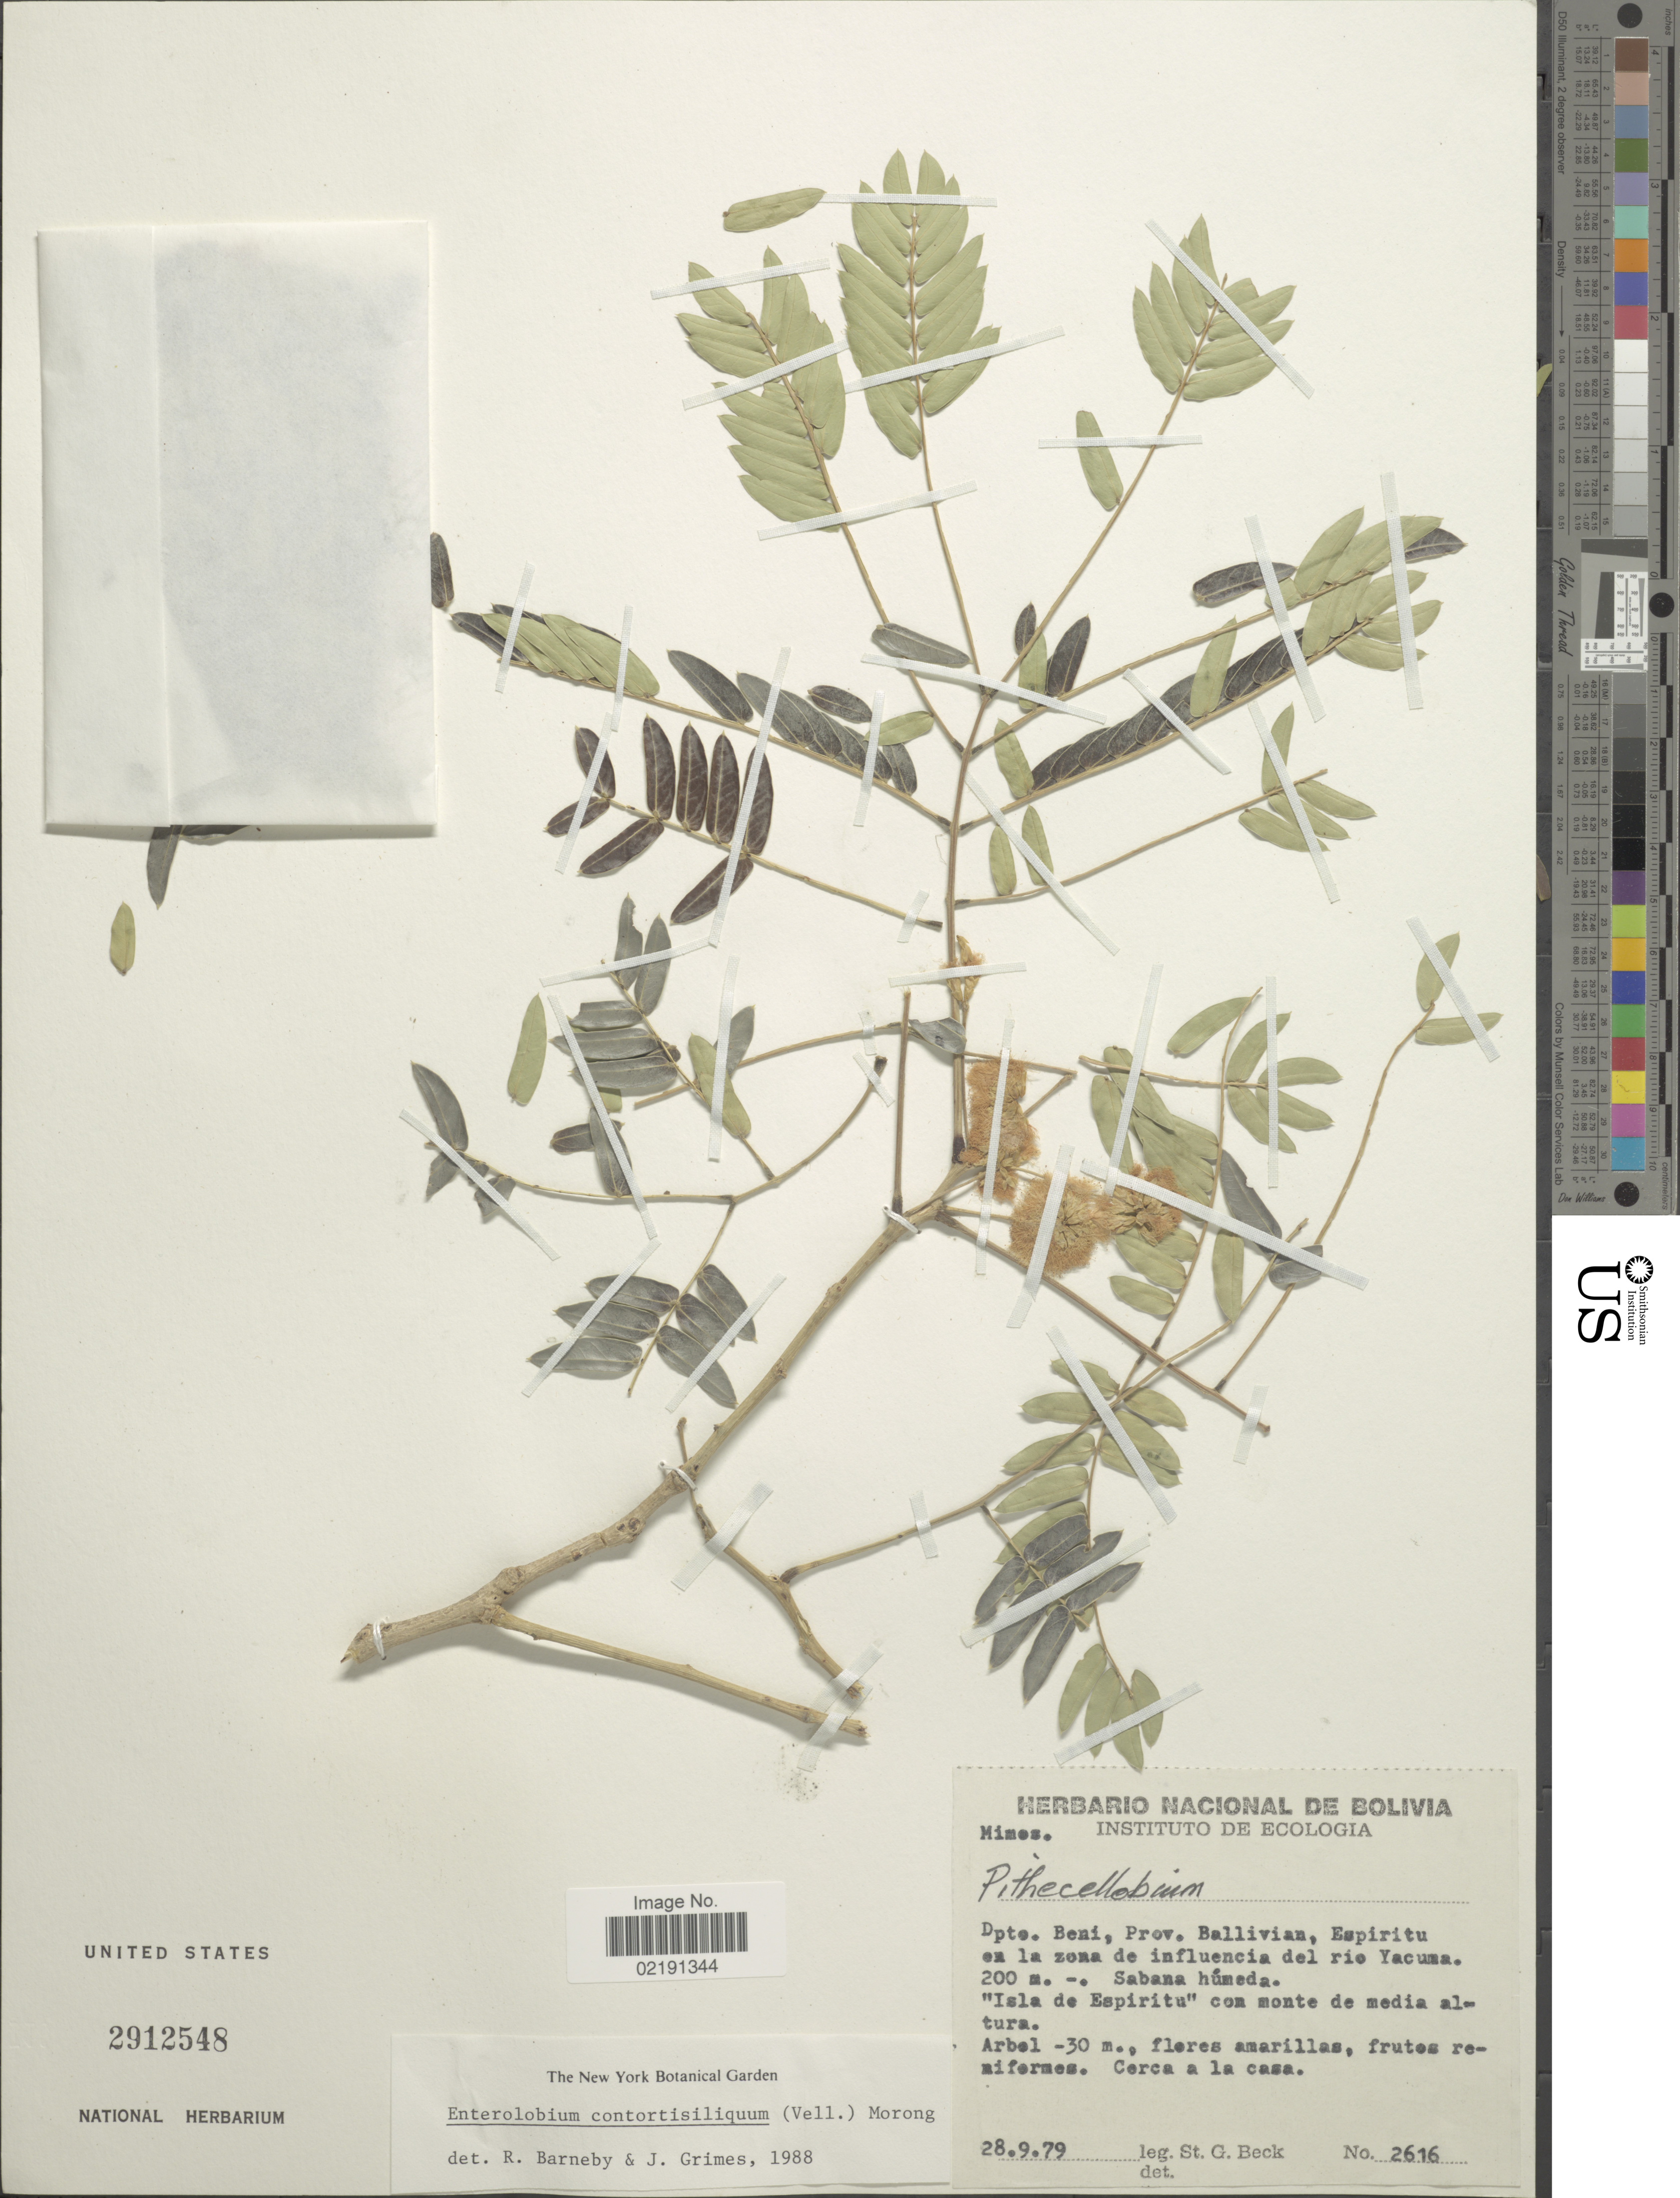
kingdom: Plantae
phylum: Tracheophyta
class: Magnoliopsida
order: Fabales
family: Fabaceae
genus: Enterolobium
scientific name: Enterolobium contortisiliquum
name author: (Vell.) Morong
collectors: S. G. Beck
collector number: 2616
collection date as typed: Transcribed d/m/y: 28/9/79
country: Bolivia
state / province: Beni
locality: Dpto. Beni, Prov. Ballivian, Espiritu en la zona de influencia del rio Yacuma. Sabana húmeda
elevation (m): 200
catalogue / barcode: US 2912548